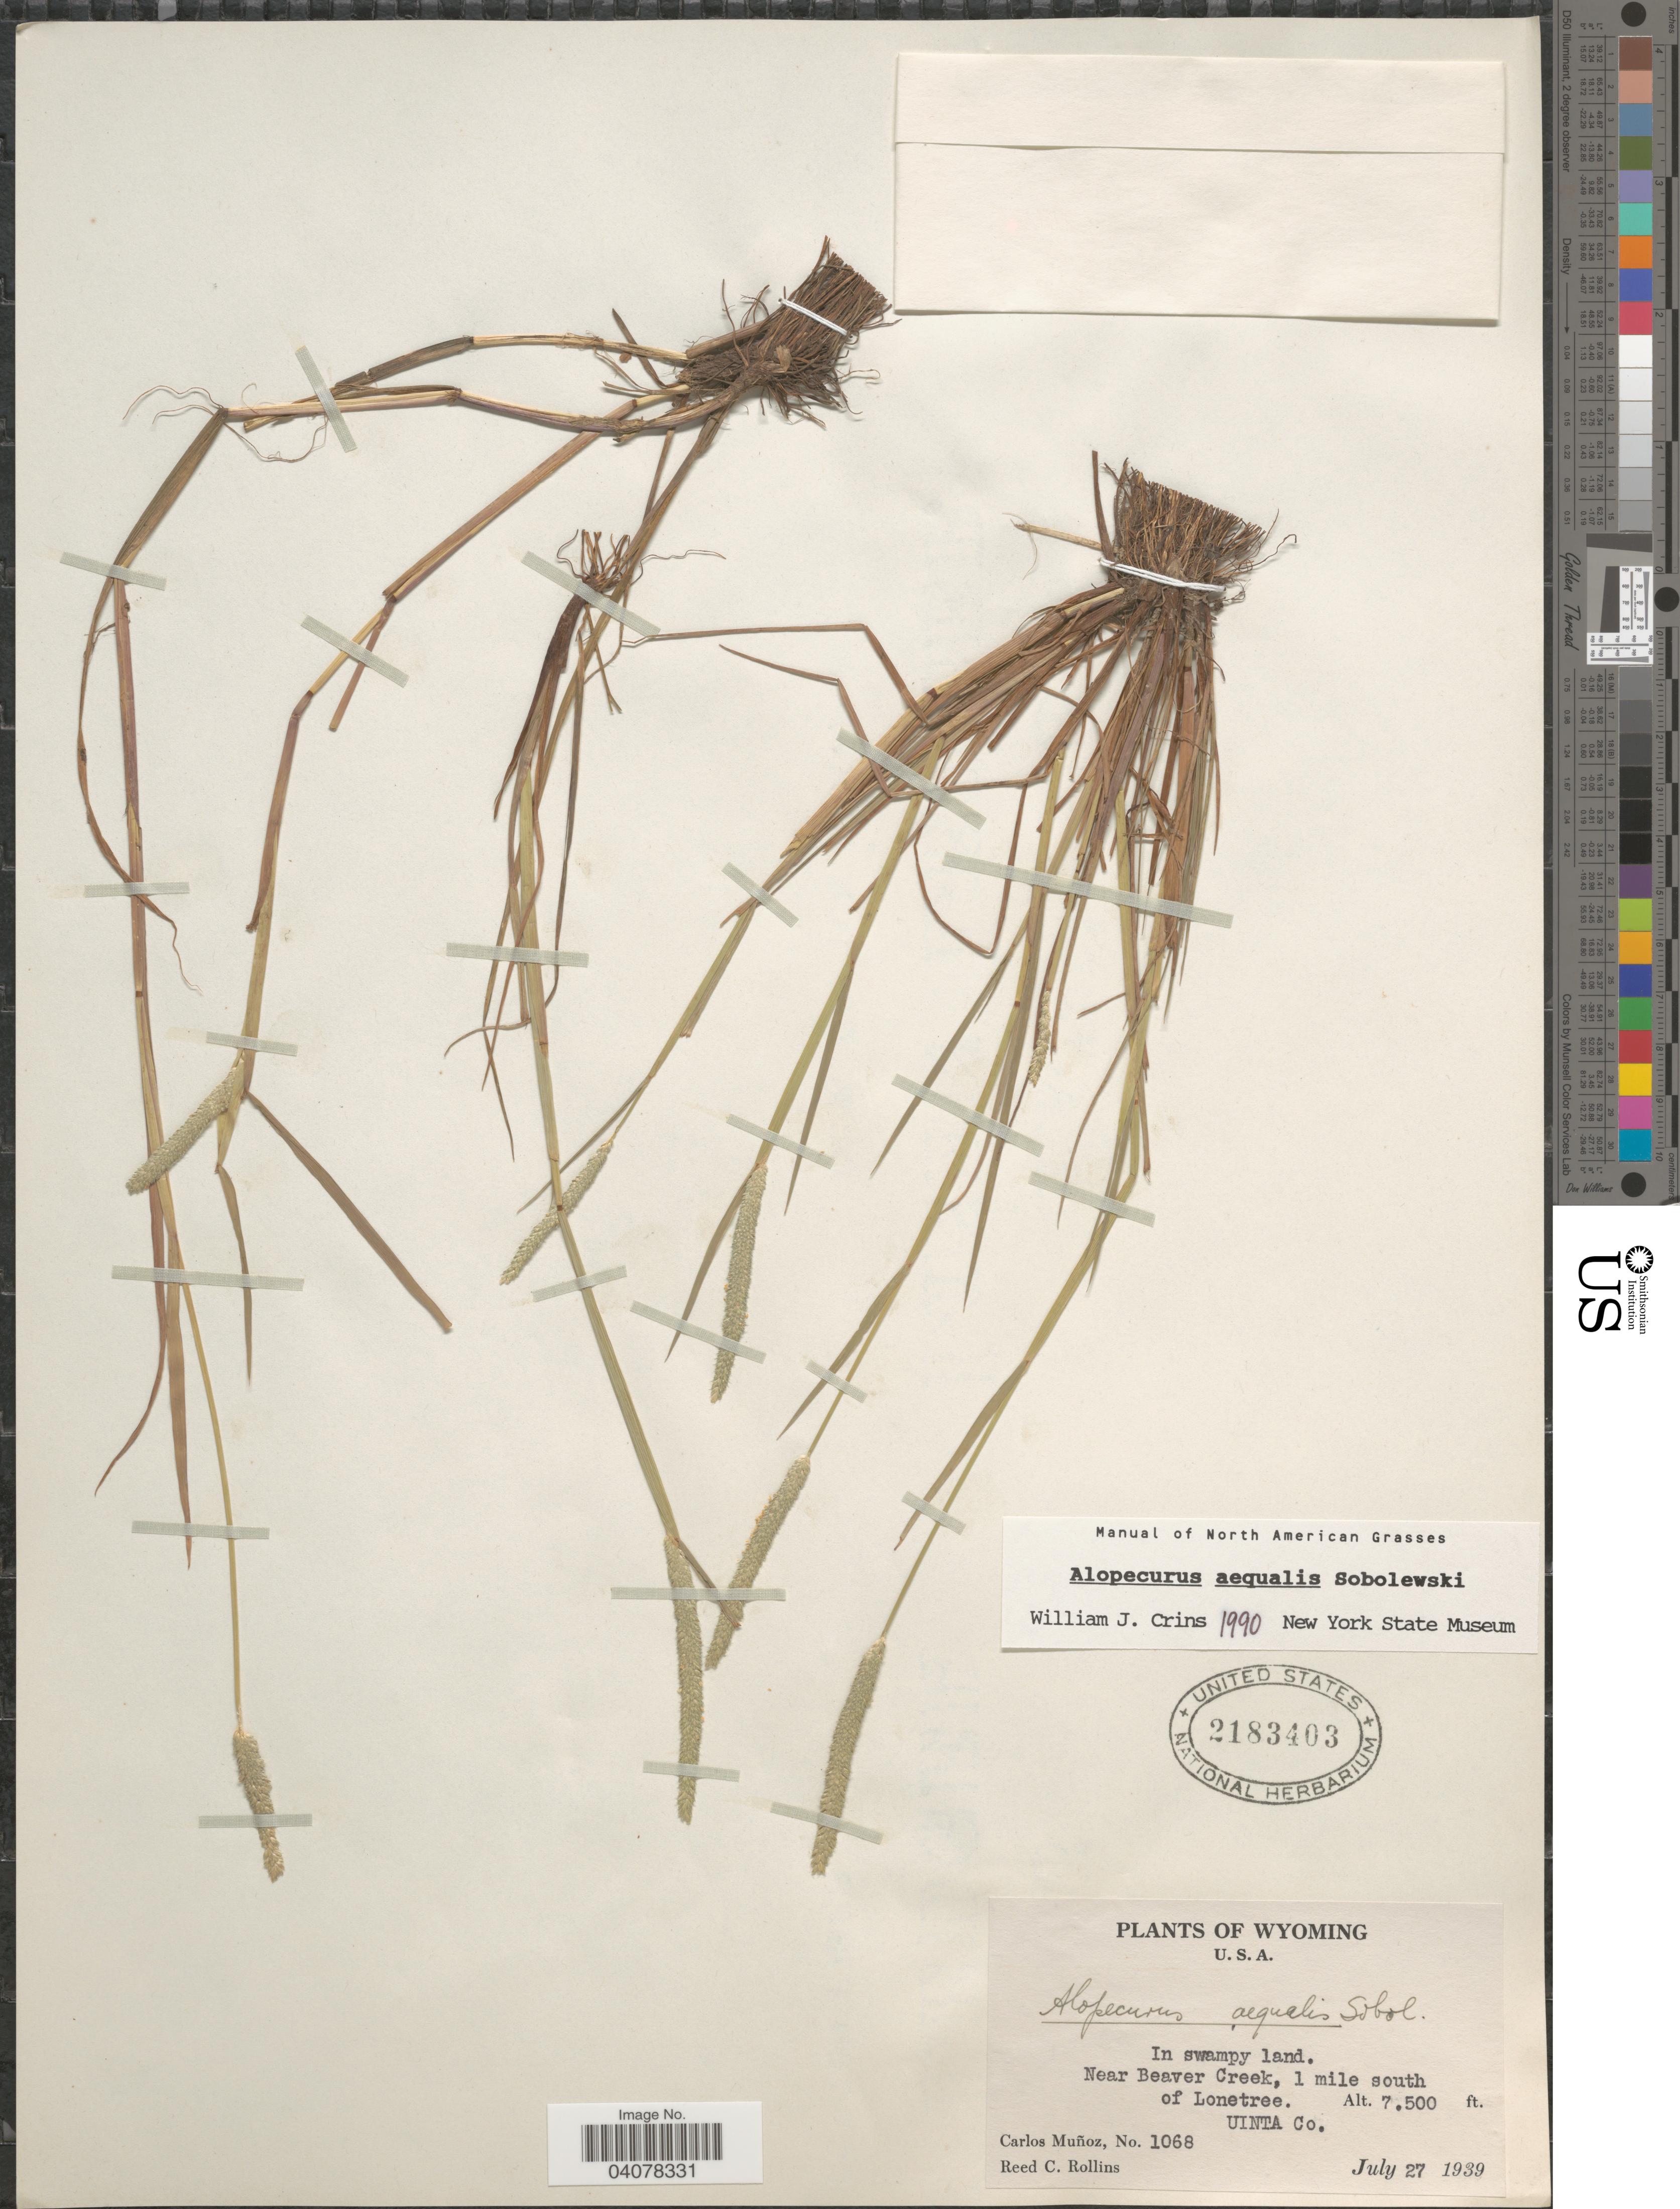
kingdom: Plantae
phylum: Tracheophyta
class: Liliopsida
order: Poales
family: Poaceae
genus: Alopecurus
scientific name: Alopecurus aequalis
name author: Sobol.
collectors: C. Muñoz & R. C. Rollins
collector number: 1068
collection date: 1939-07-27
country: United States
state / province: Wyoming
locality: Near Beaver Creek, 1 mile south of Lonetree. Uinta Co.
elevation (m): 2286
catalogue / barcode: US 2183403